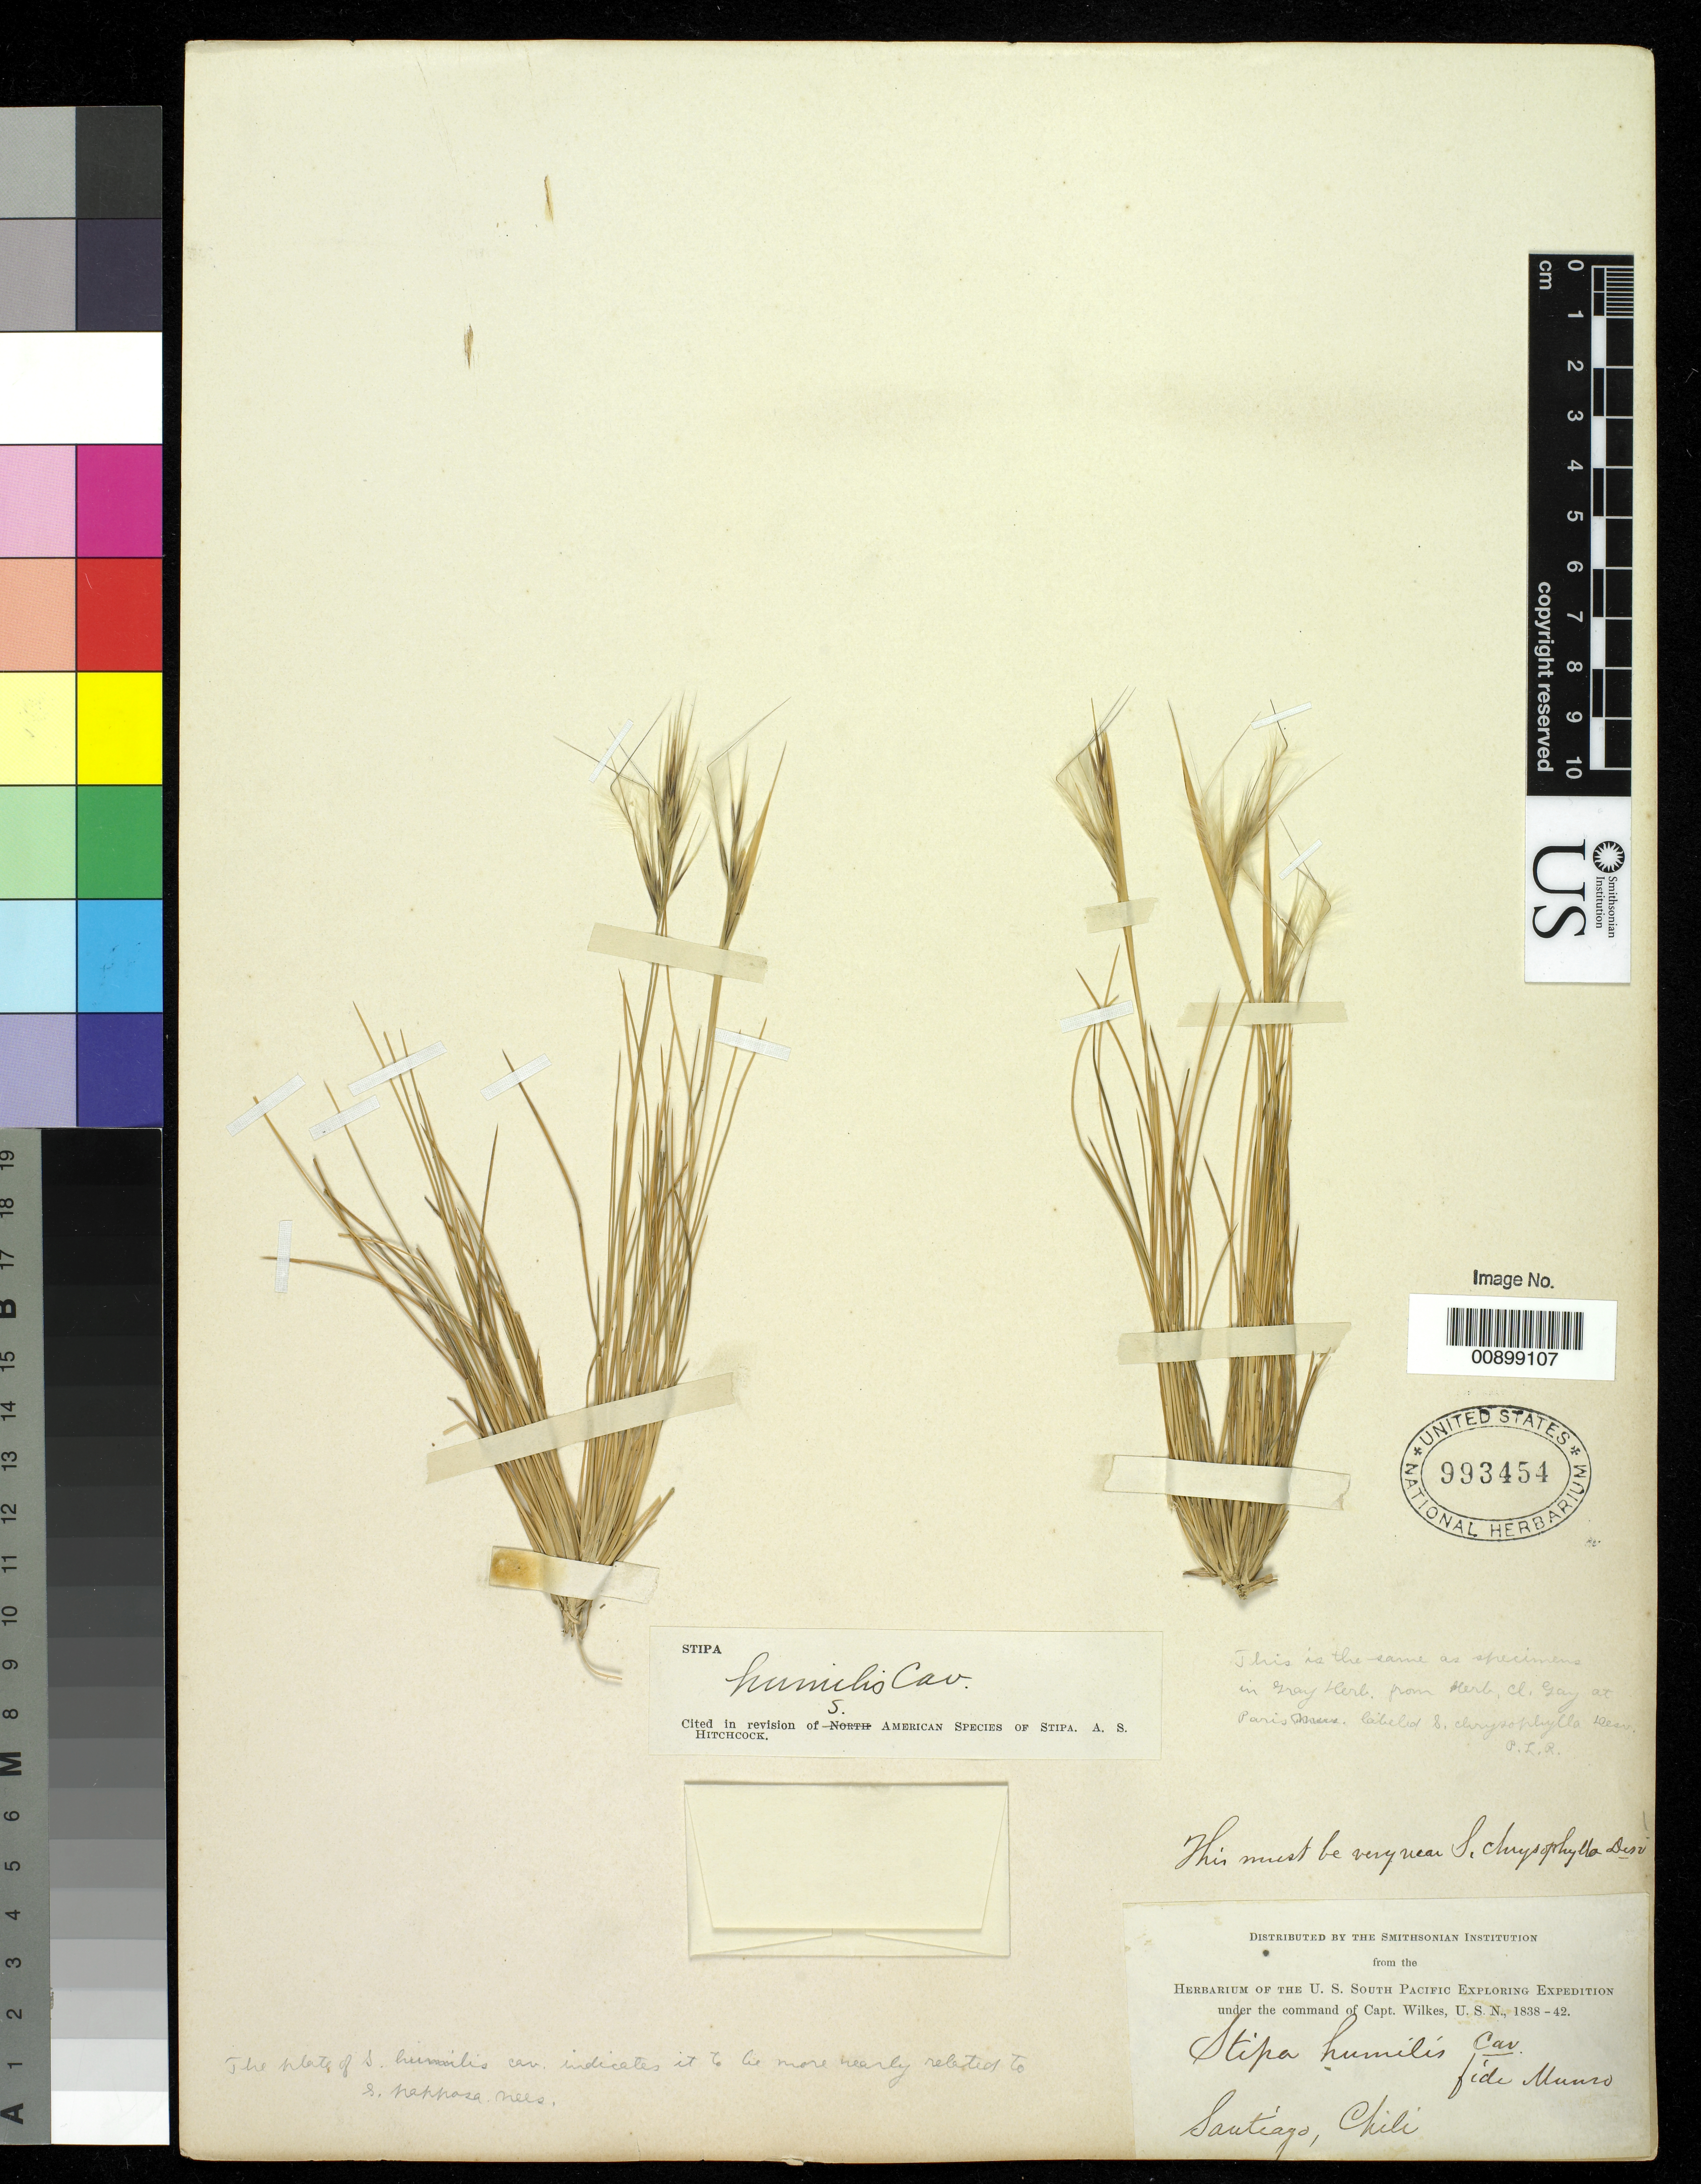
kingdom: Plantae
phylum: Tracheophyta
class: Liliopsida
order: Poales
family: Poaceae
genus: Pappostipa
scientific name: Pappostipa humilis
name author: (Cav.) Romasch.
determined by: Poaceae Reorganization Project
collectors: Wilkes Explor. Exped.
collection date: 1838/1842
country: Chile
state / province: Región Metropolitana (RM)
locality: Santiago, Chile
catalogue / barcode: US 993454